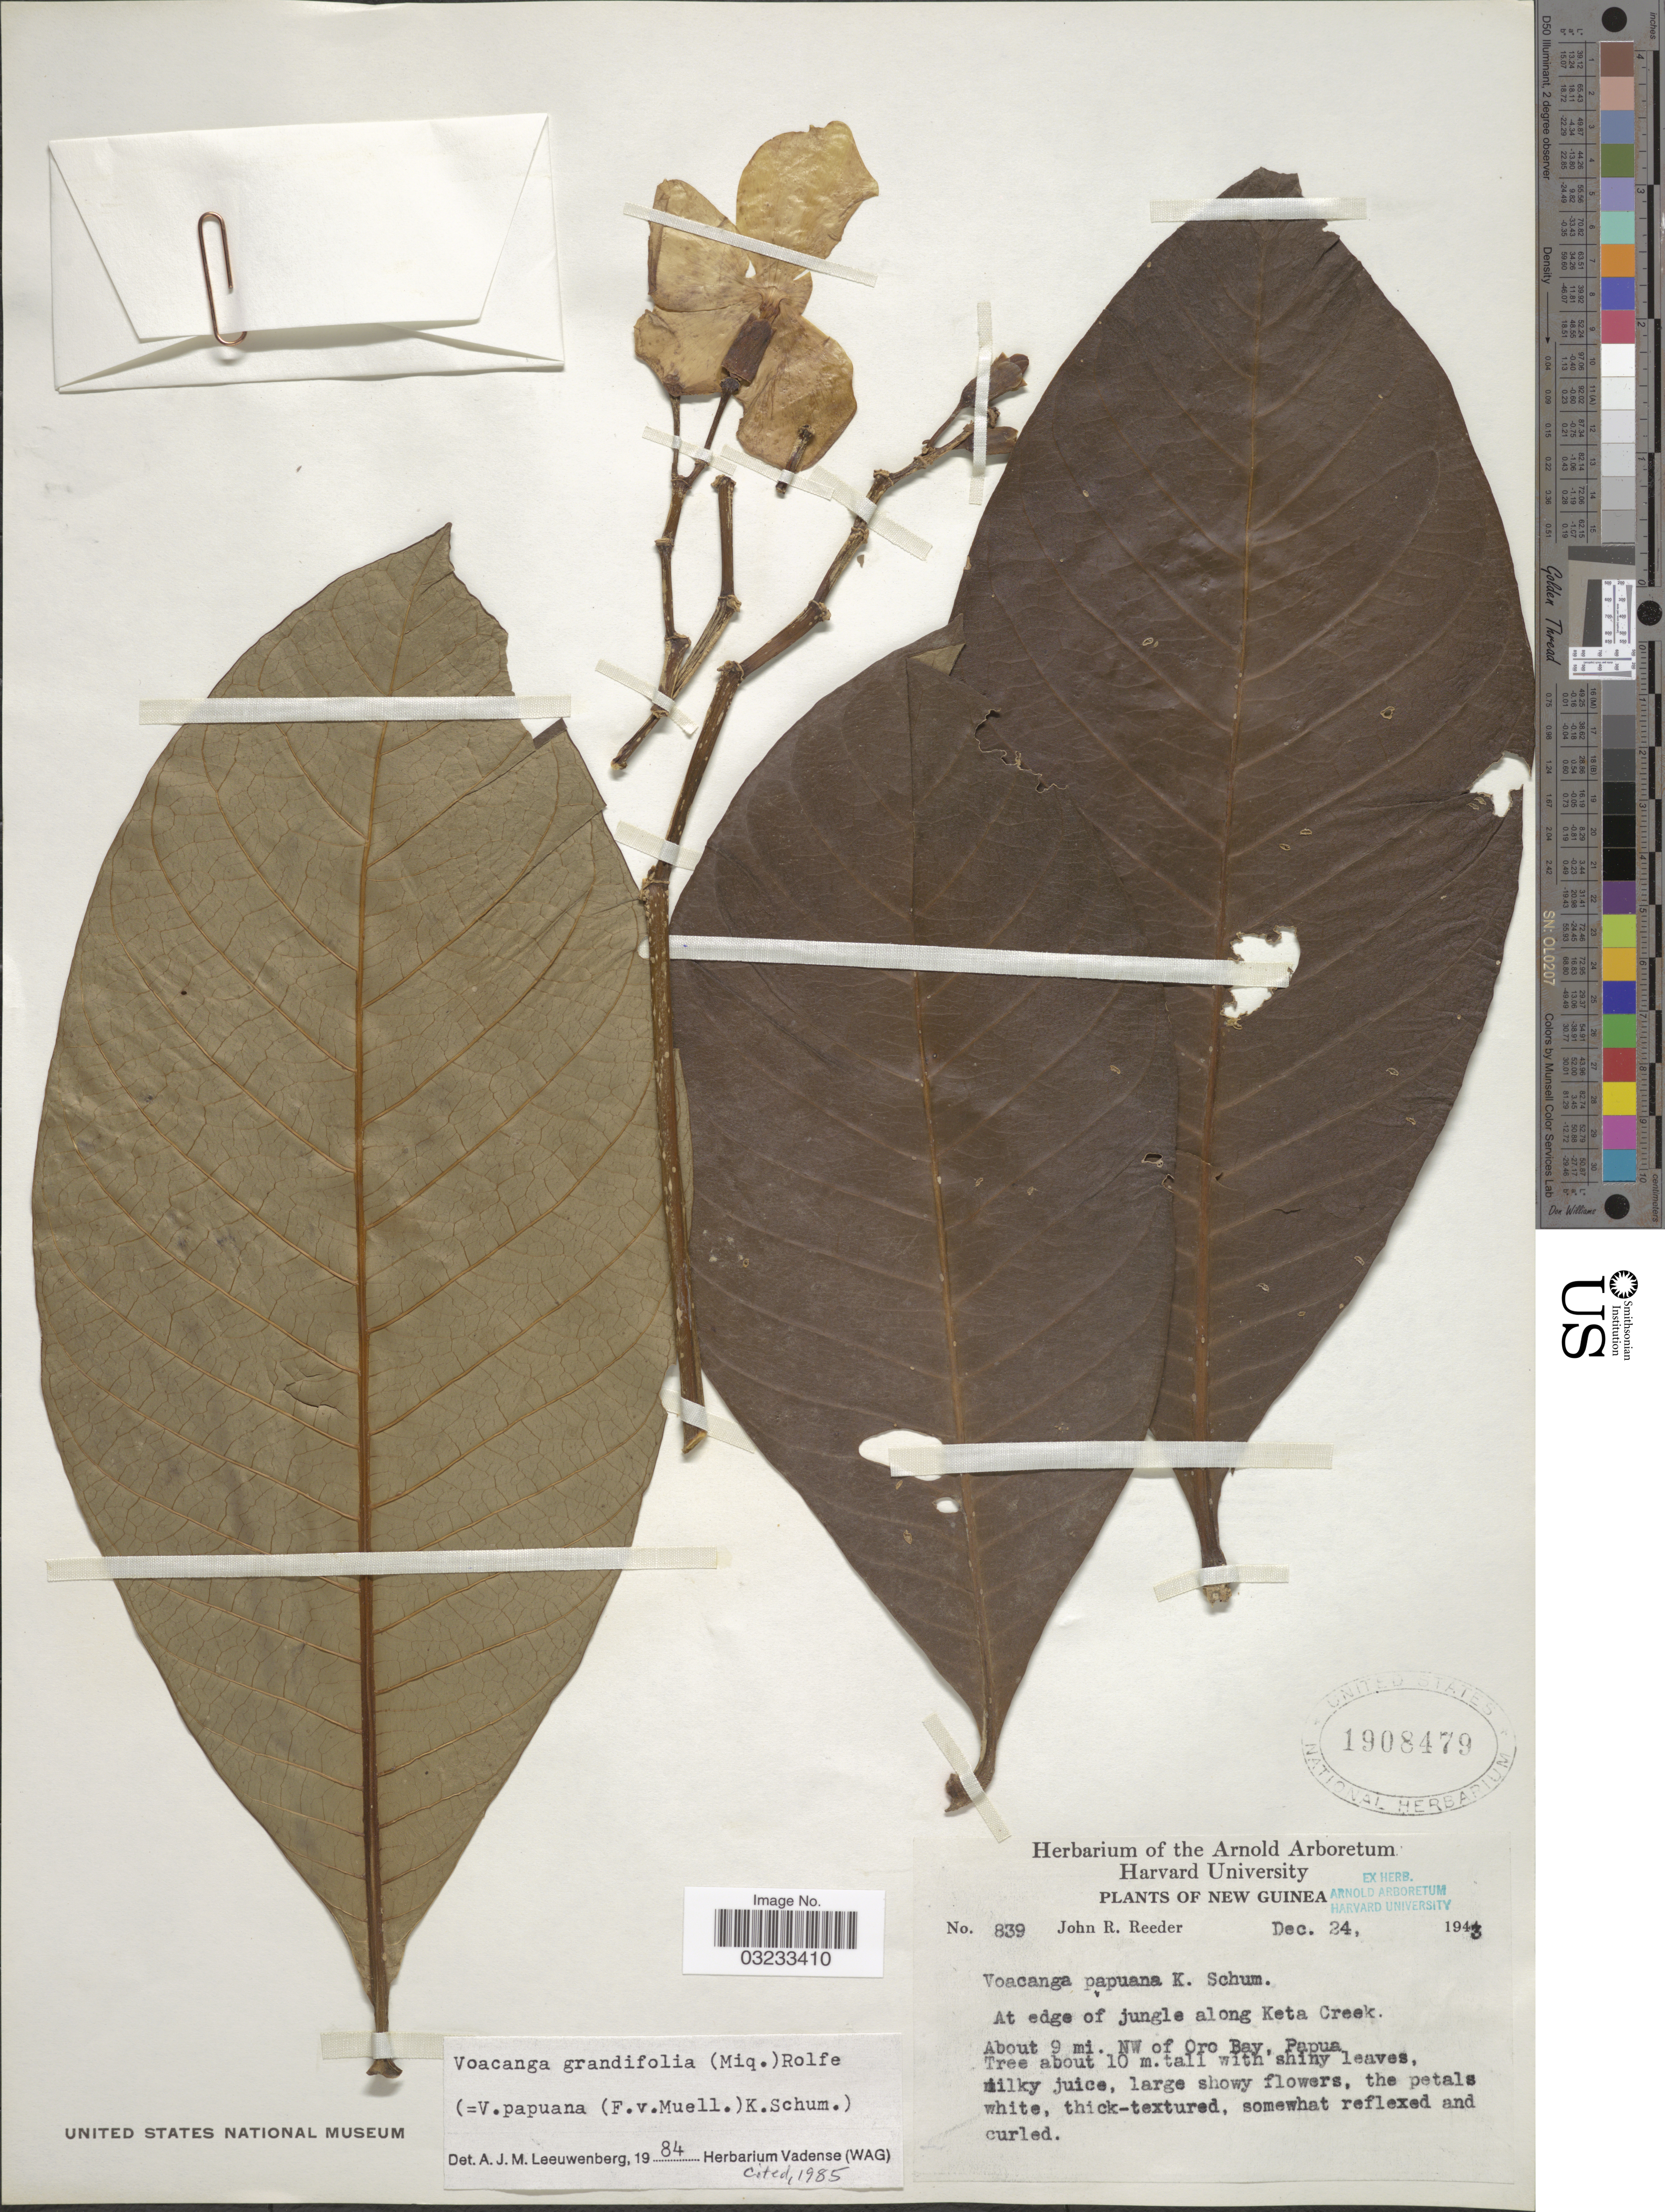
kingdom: Plantae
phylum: Tracheophyta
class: Magnoliopsida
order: Gentianales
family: Apocynaceae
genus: Voacanga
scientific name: Voacanga grandifolia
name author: (Miq.) Rolfe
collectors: J. R. Reeder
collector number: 839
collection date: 1943-12-24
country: Papua New Guinea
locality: New Guinea, About 9 mi. NW of Oro Bay, Papua.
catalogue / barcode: US 1908479